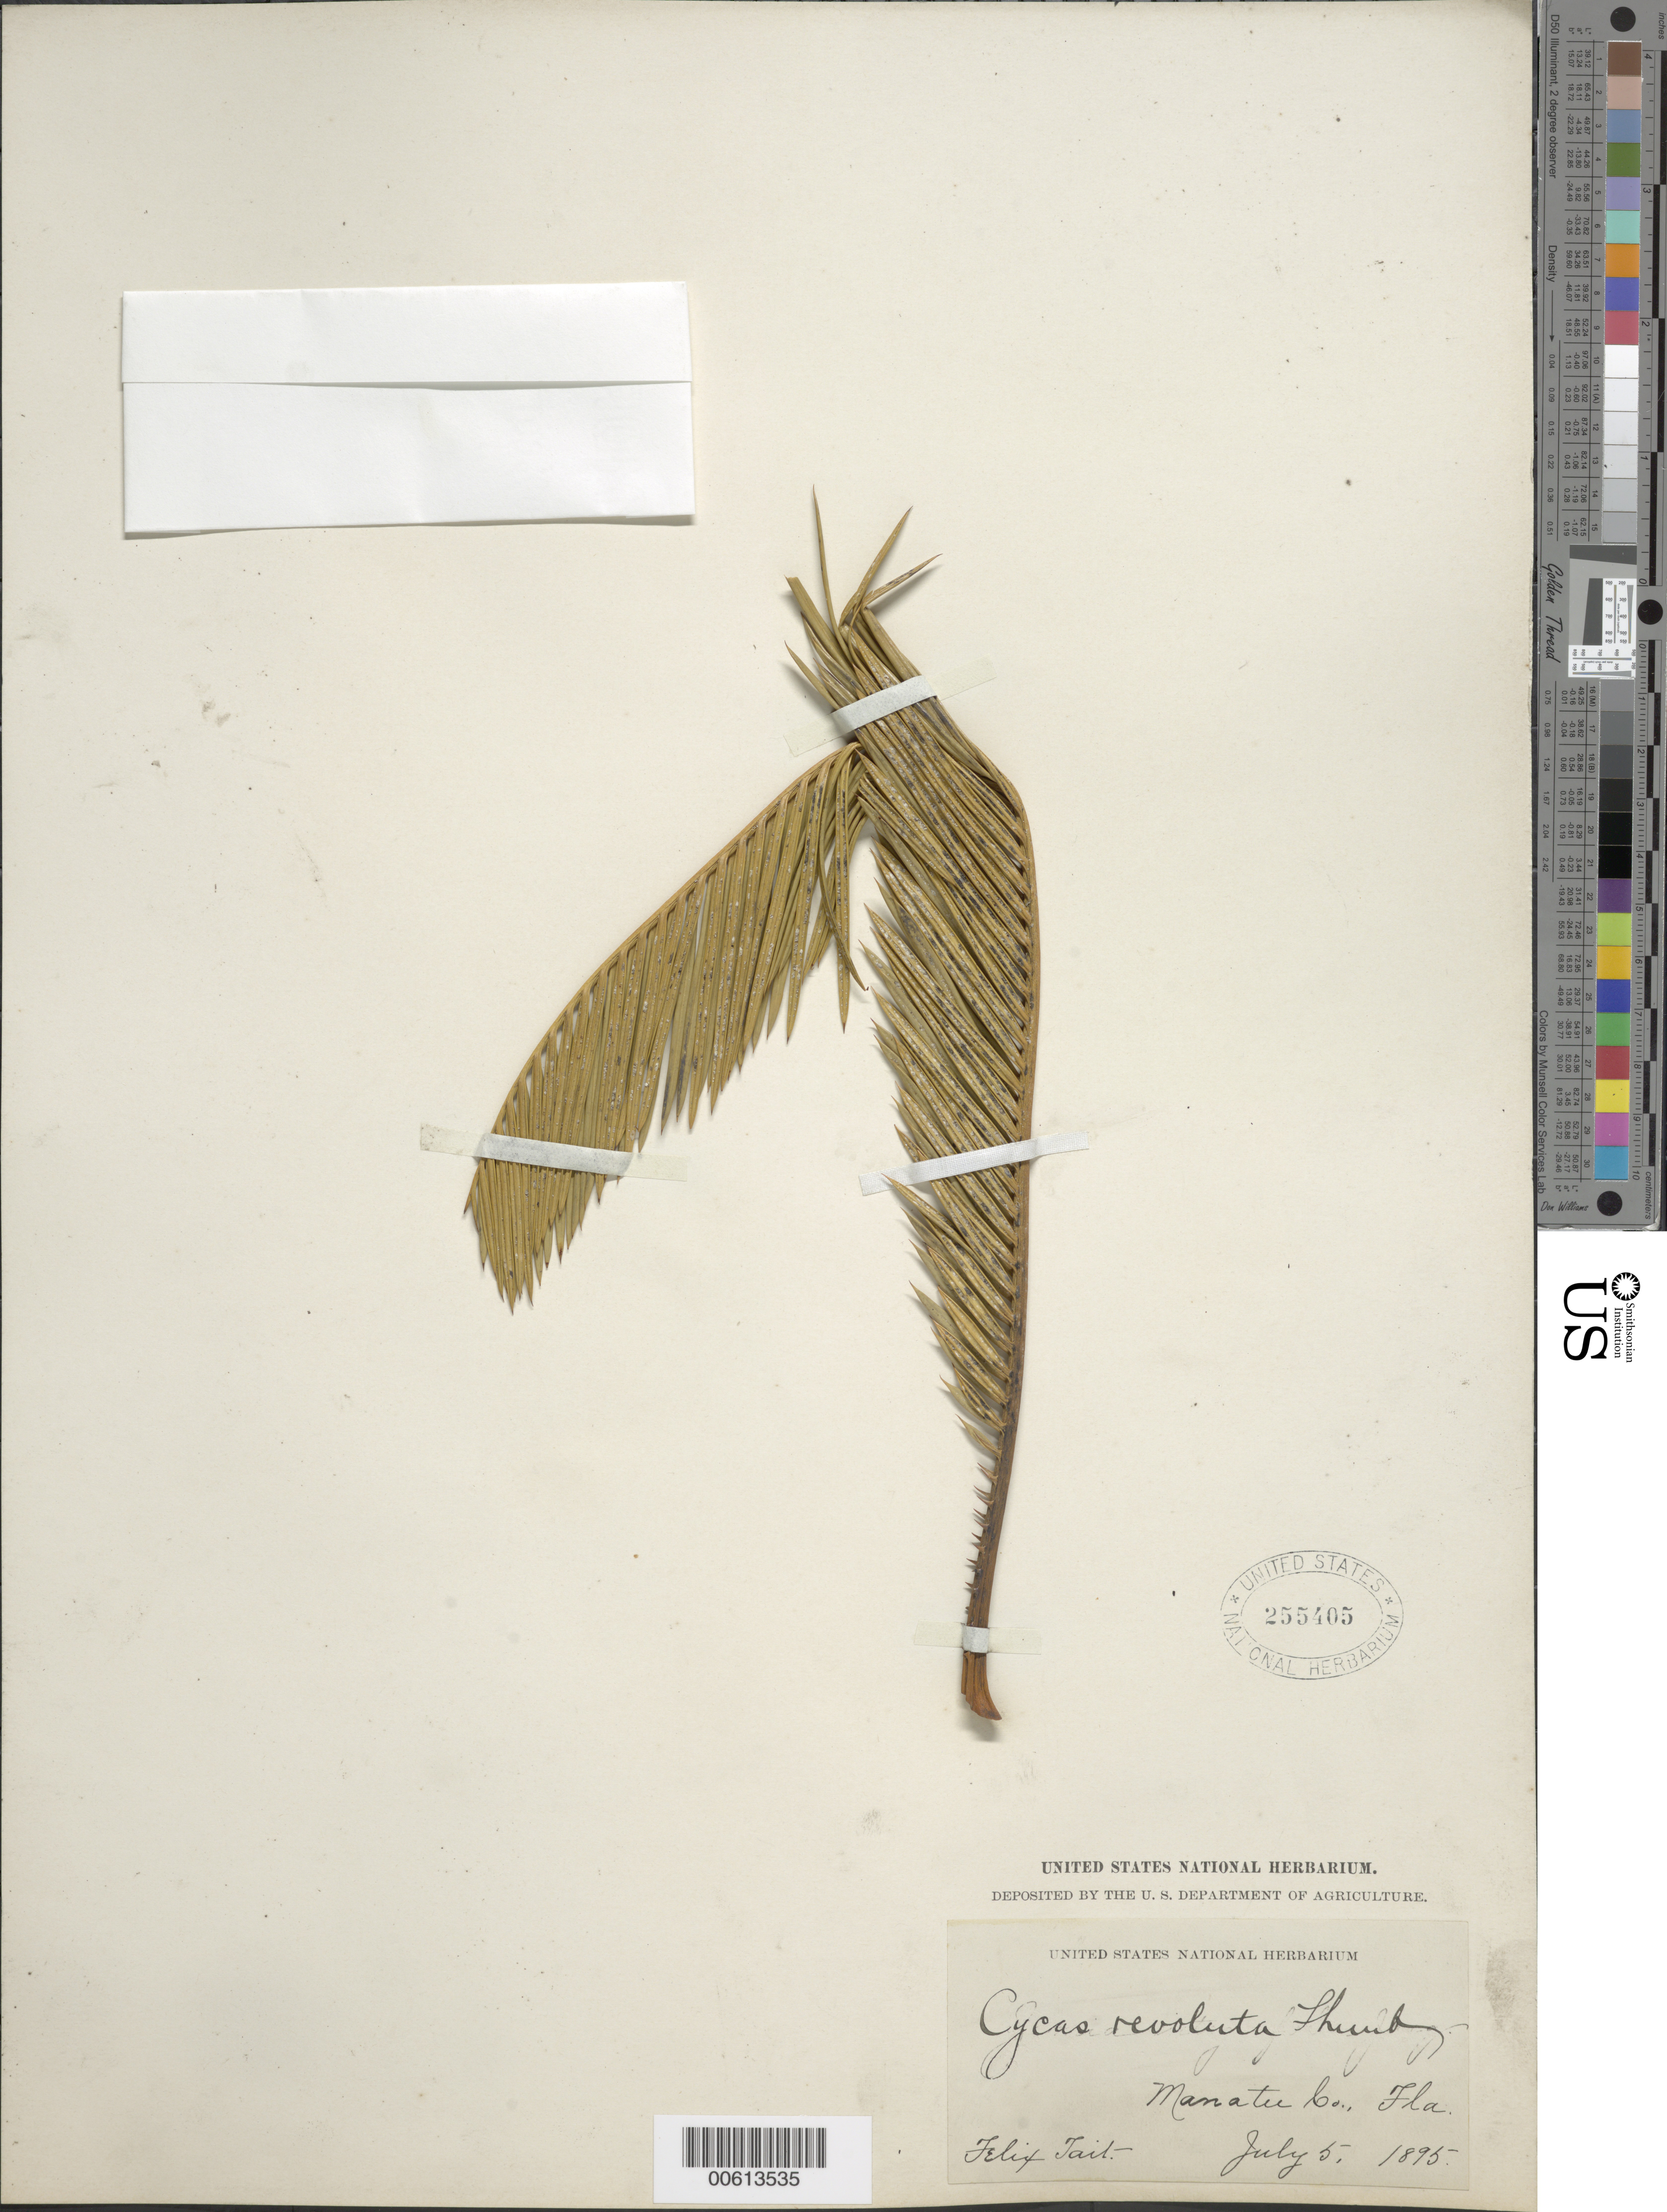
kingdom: Plantae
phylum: Tracheophyta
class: Cycadopsida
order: Cycadales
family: Cycadaceae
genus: Cycas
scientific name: Cycas revoluta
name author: Thunb.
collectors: F. Tait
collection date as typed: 05 Jul 1895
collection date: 1895-07-05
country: United States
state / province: Florida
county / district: Manatee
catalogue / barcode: US 255405